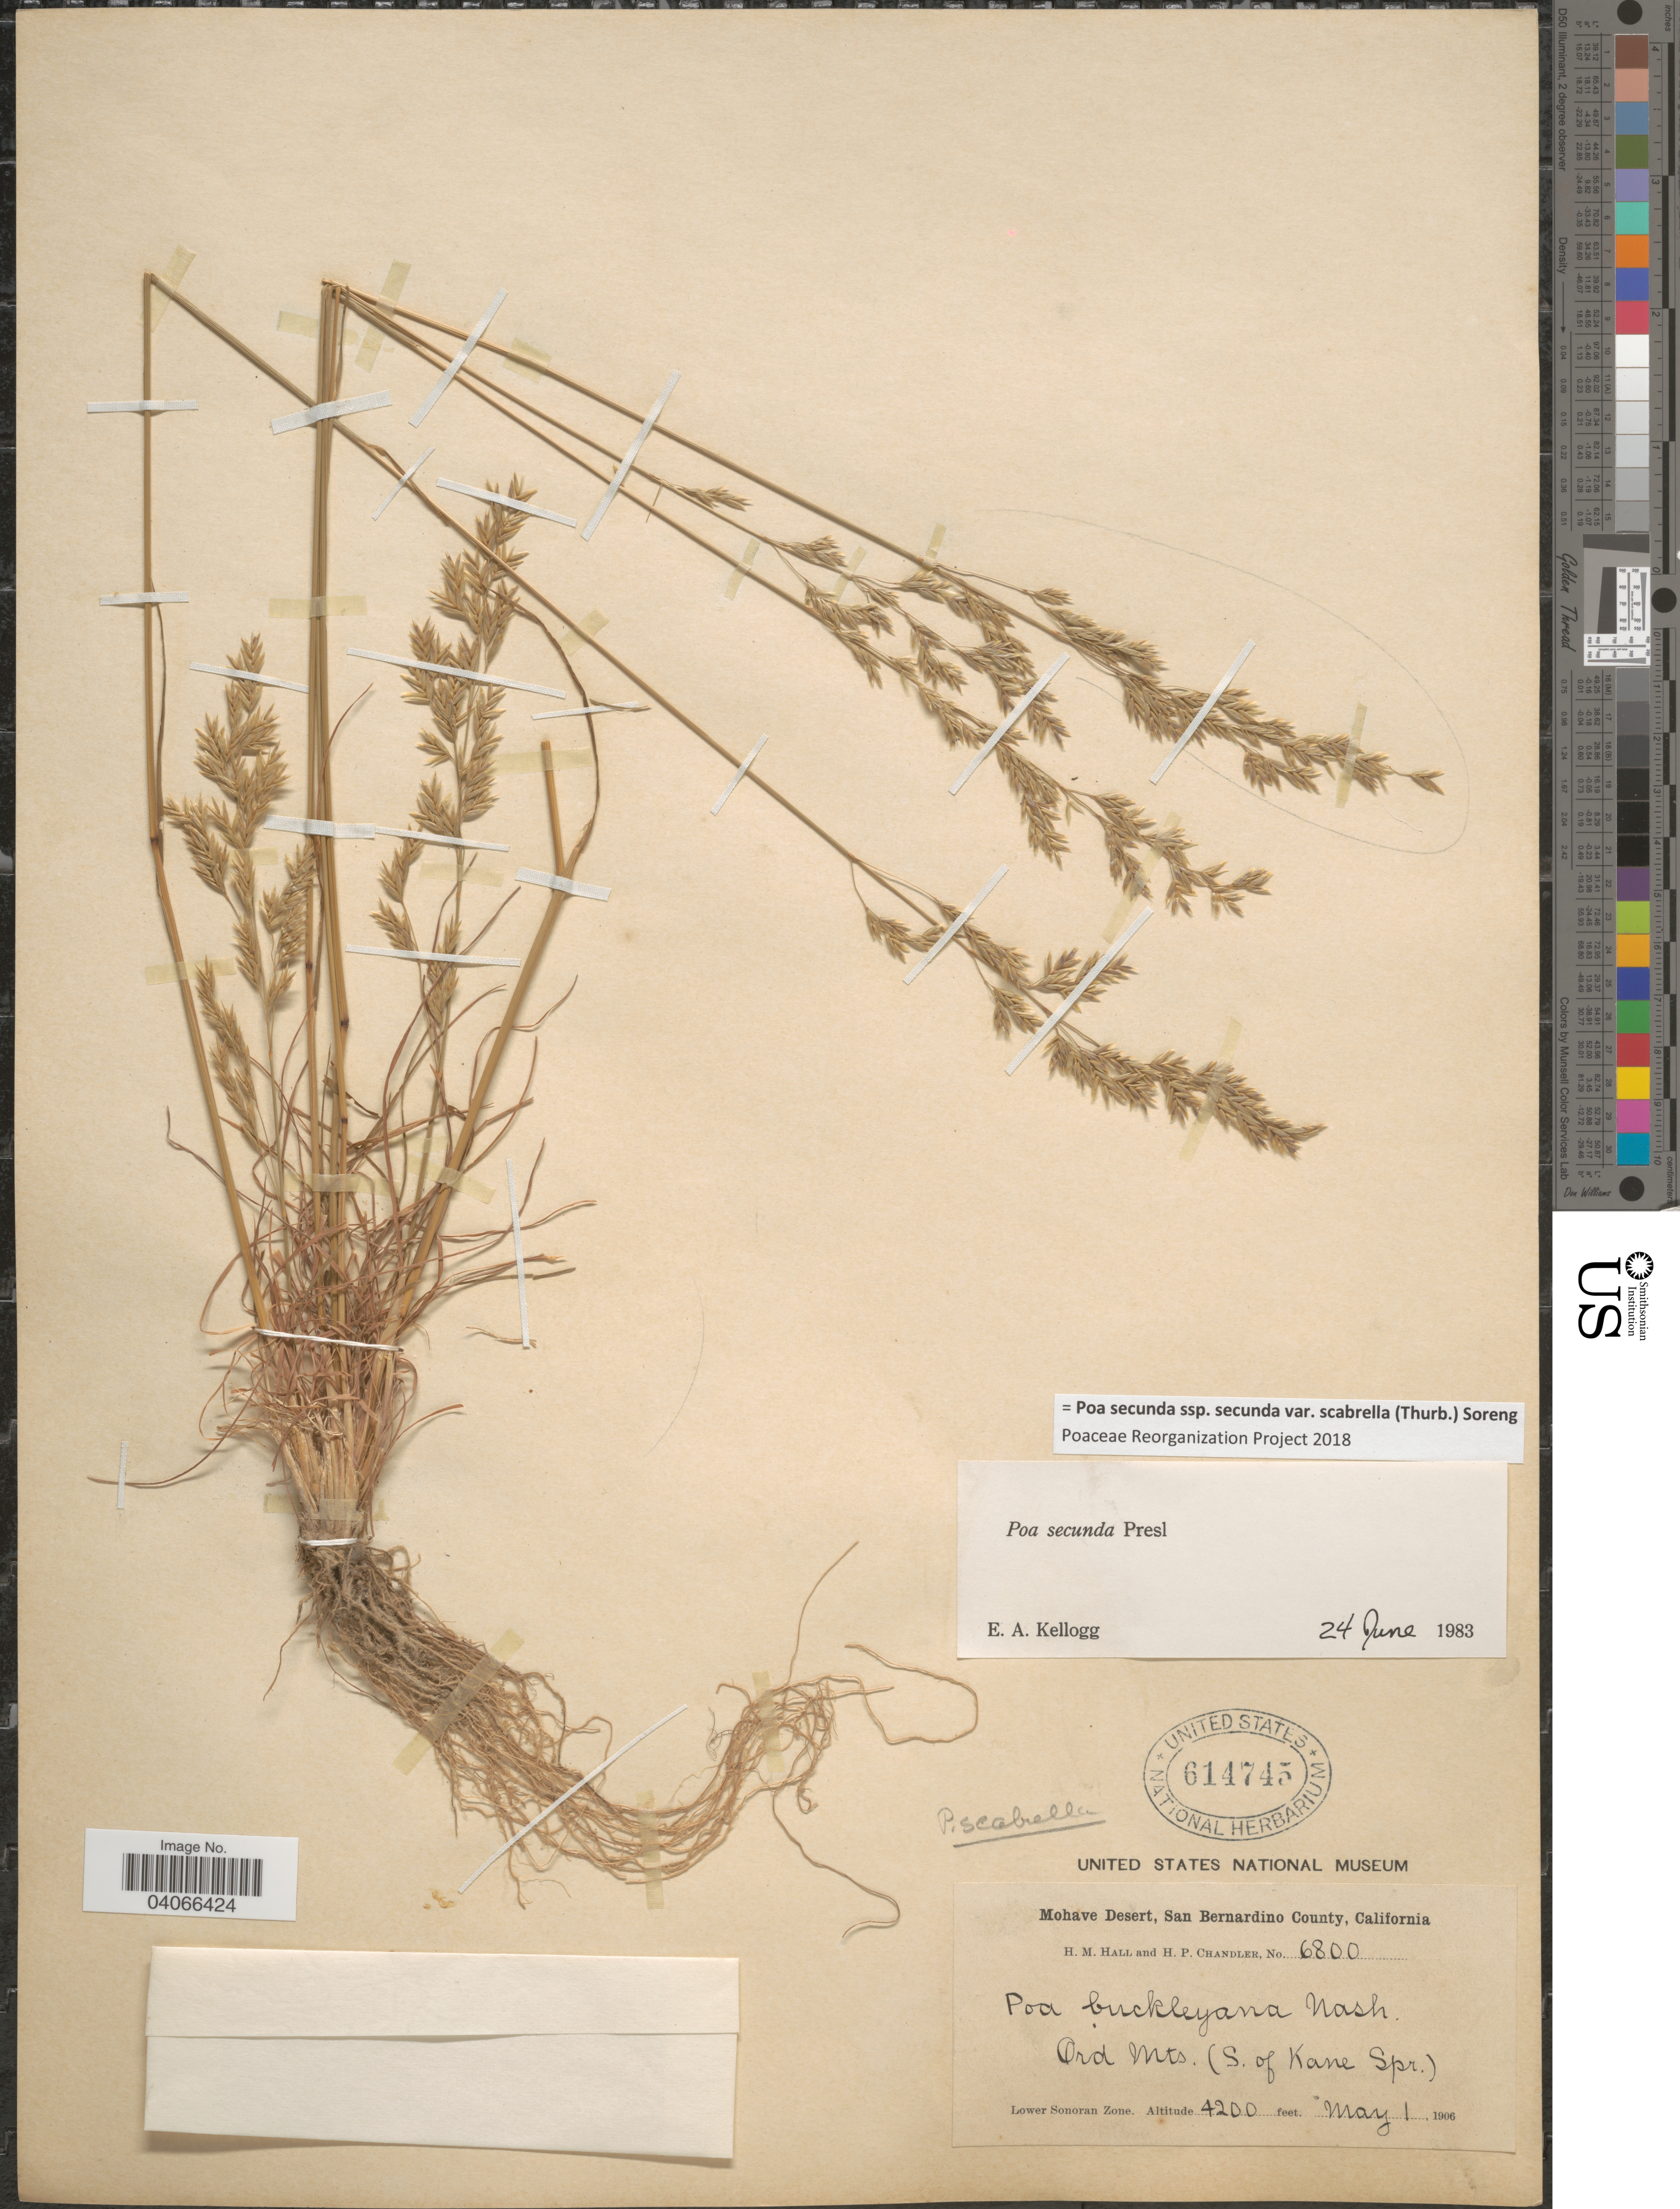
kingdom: Plantae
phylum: Tracheophyta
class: Liliopsida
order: Poales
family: Poaceae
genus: Poa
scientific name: Poa secunda subsp. secunda var. scabrella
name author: (Thurb.) Soreng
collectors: H. M. Hall & H. Chandler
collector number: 6800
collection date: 1906-05-01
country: United States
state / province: California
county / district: San Bernardino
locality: Mohave Desert, San Bernardino County. Ord Mts. (S. of Kane Spr.) Lower Sonoran Zone.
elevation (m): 1280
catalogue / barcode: US 614745